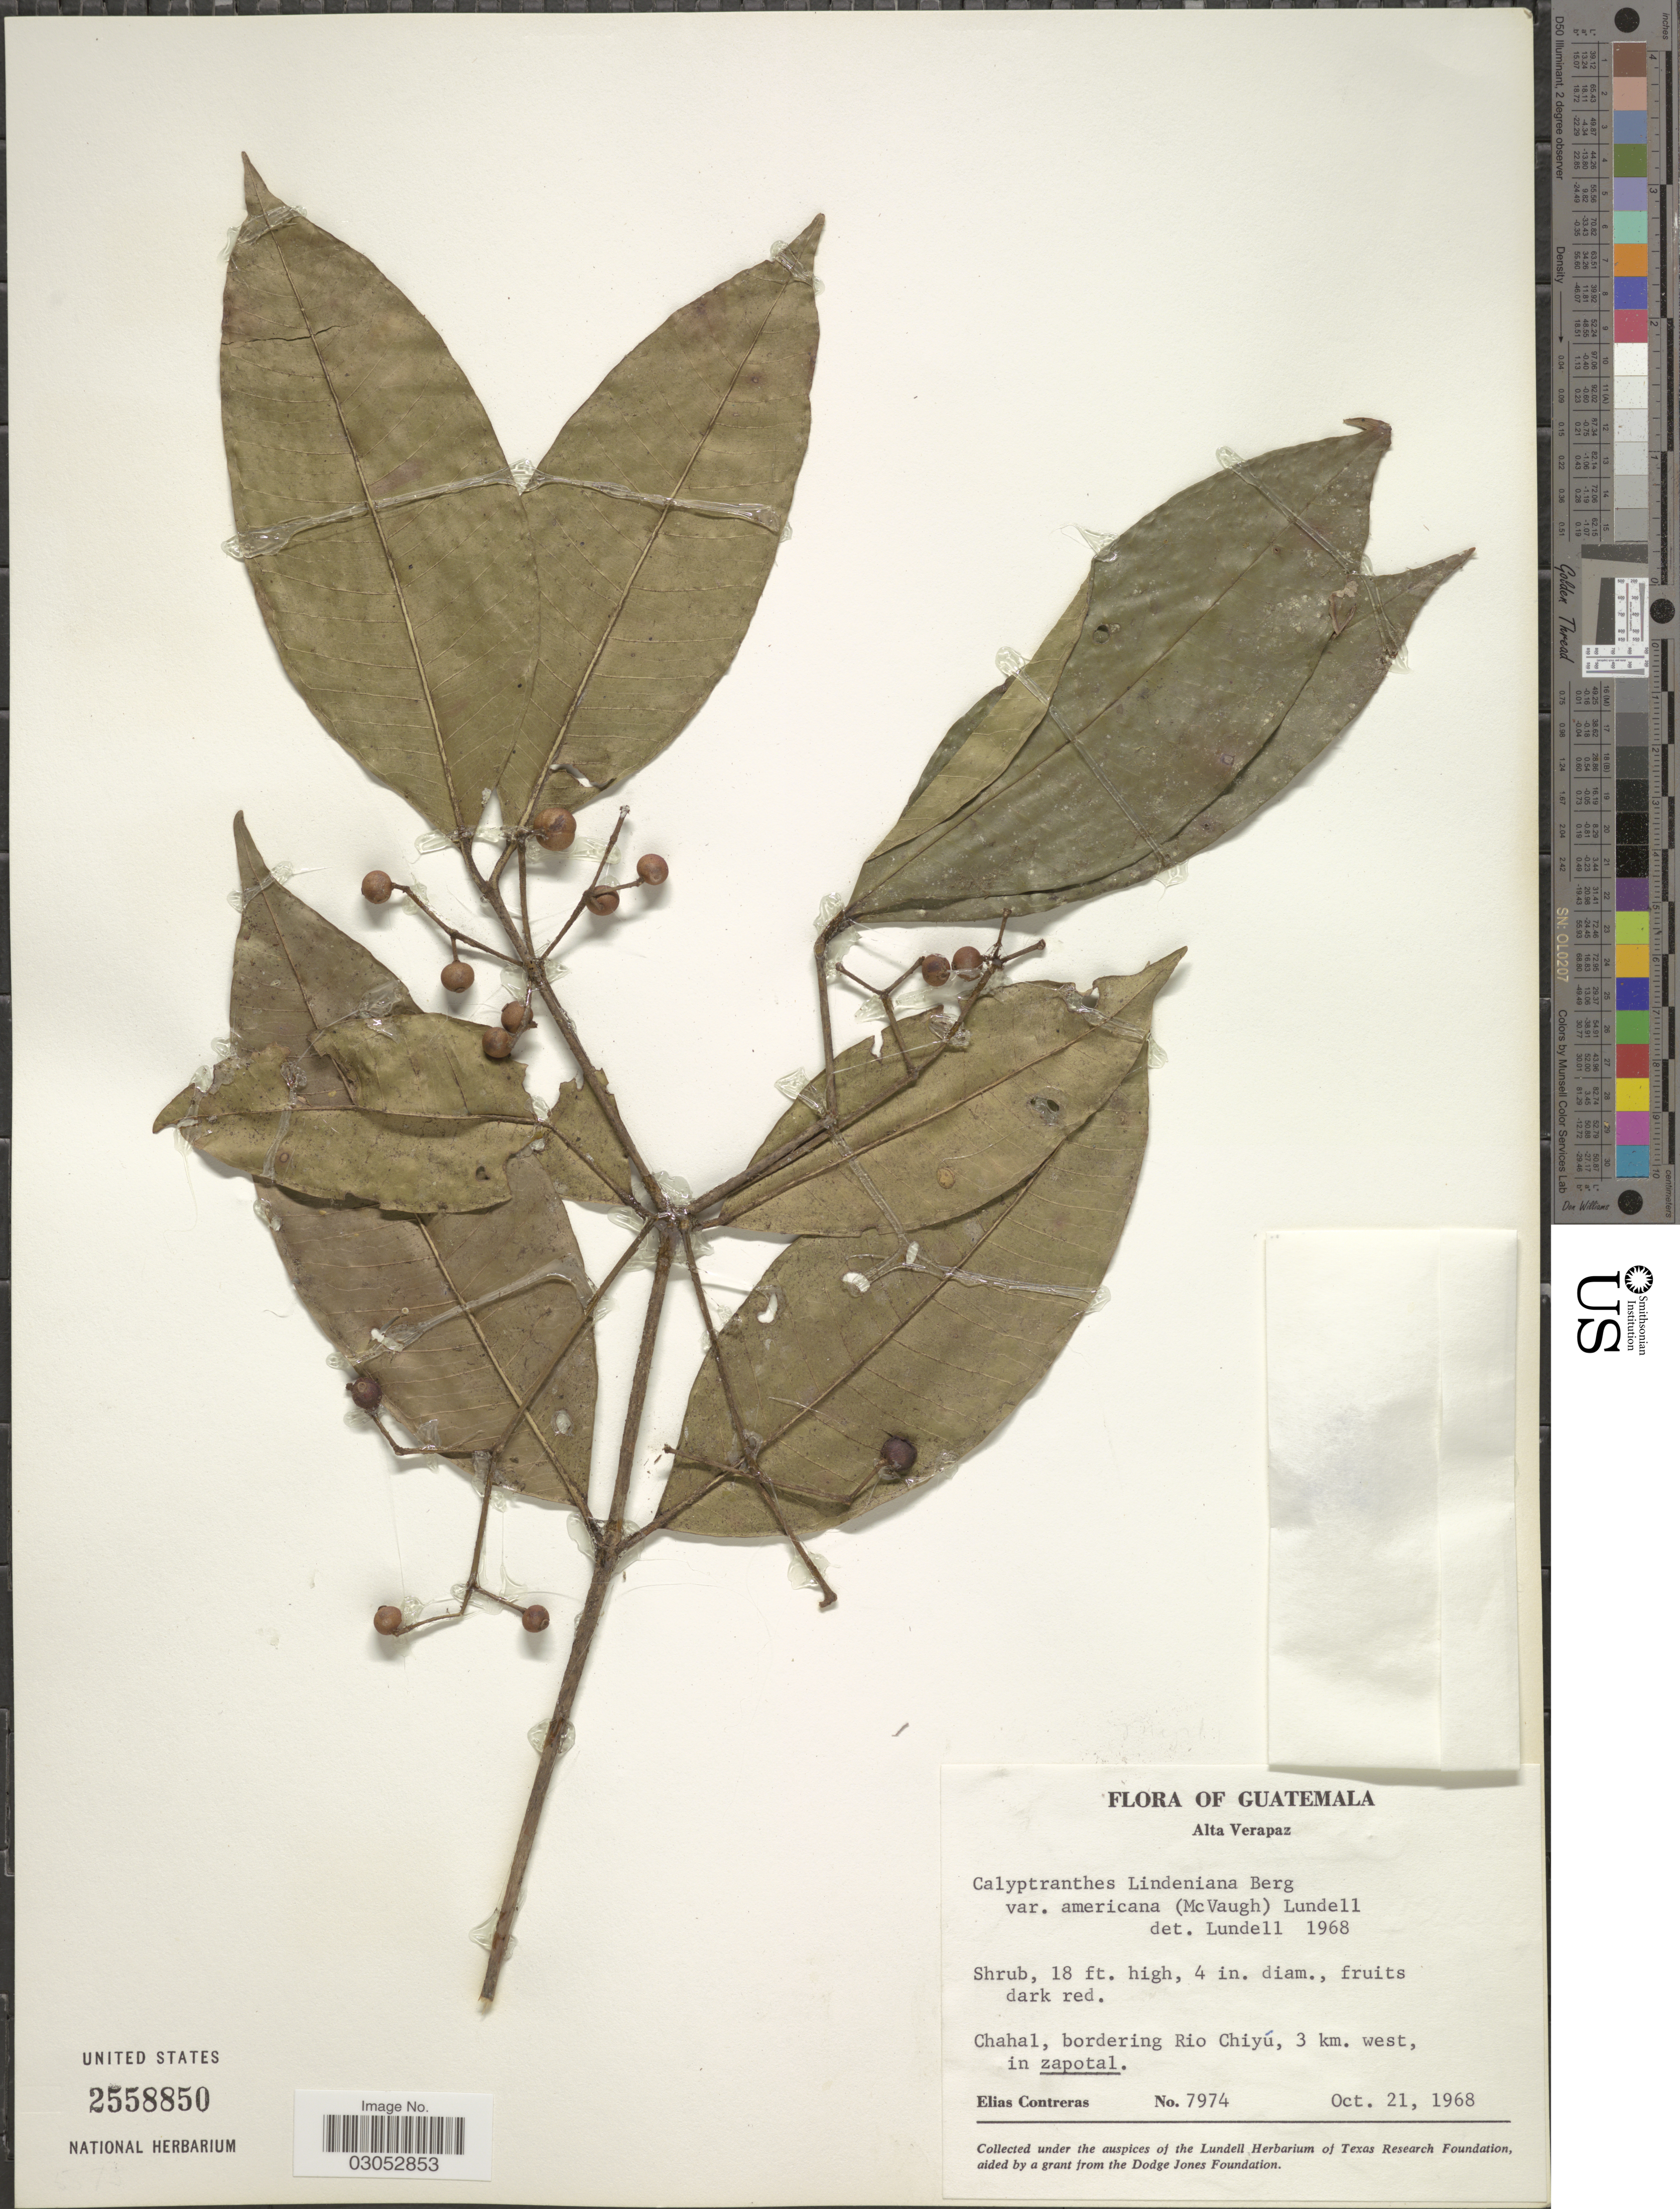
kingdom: Plantae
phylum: Tracheophyta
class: Magnoliopsida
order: Myrtales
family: Myrtaceae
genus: Myrcia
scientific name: Myrcia pendens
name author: A.R. Lourenço & Sánchez-Cháv.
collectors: E. Contreras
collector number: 7974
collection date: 1968-10-21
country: Guatemala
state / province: Alta Verapaz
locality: Chahal, bordering Rio Chiyú, 3 km. west, in zapotal.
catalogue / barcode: US 2558850